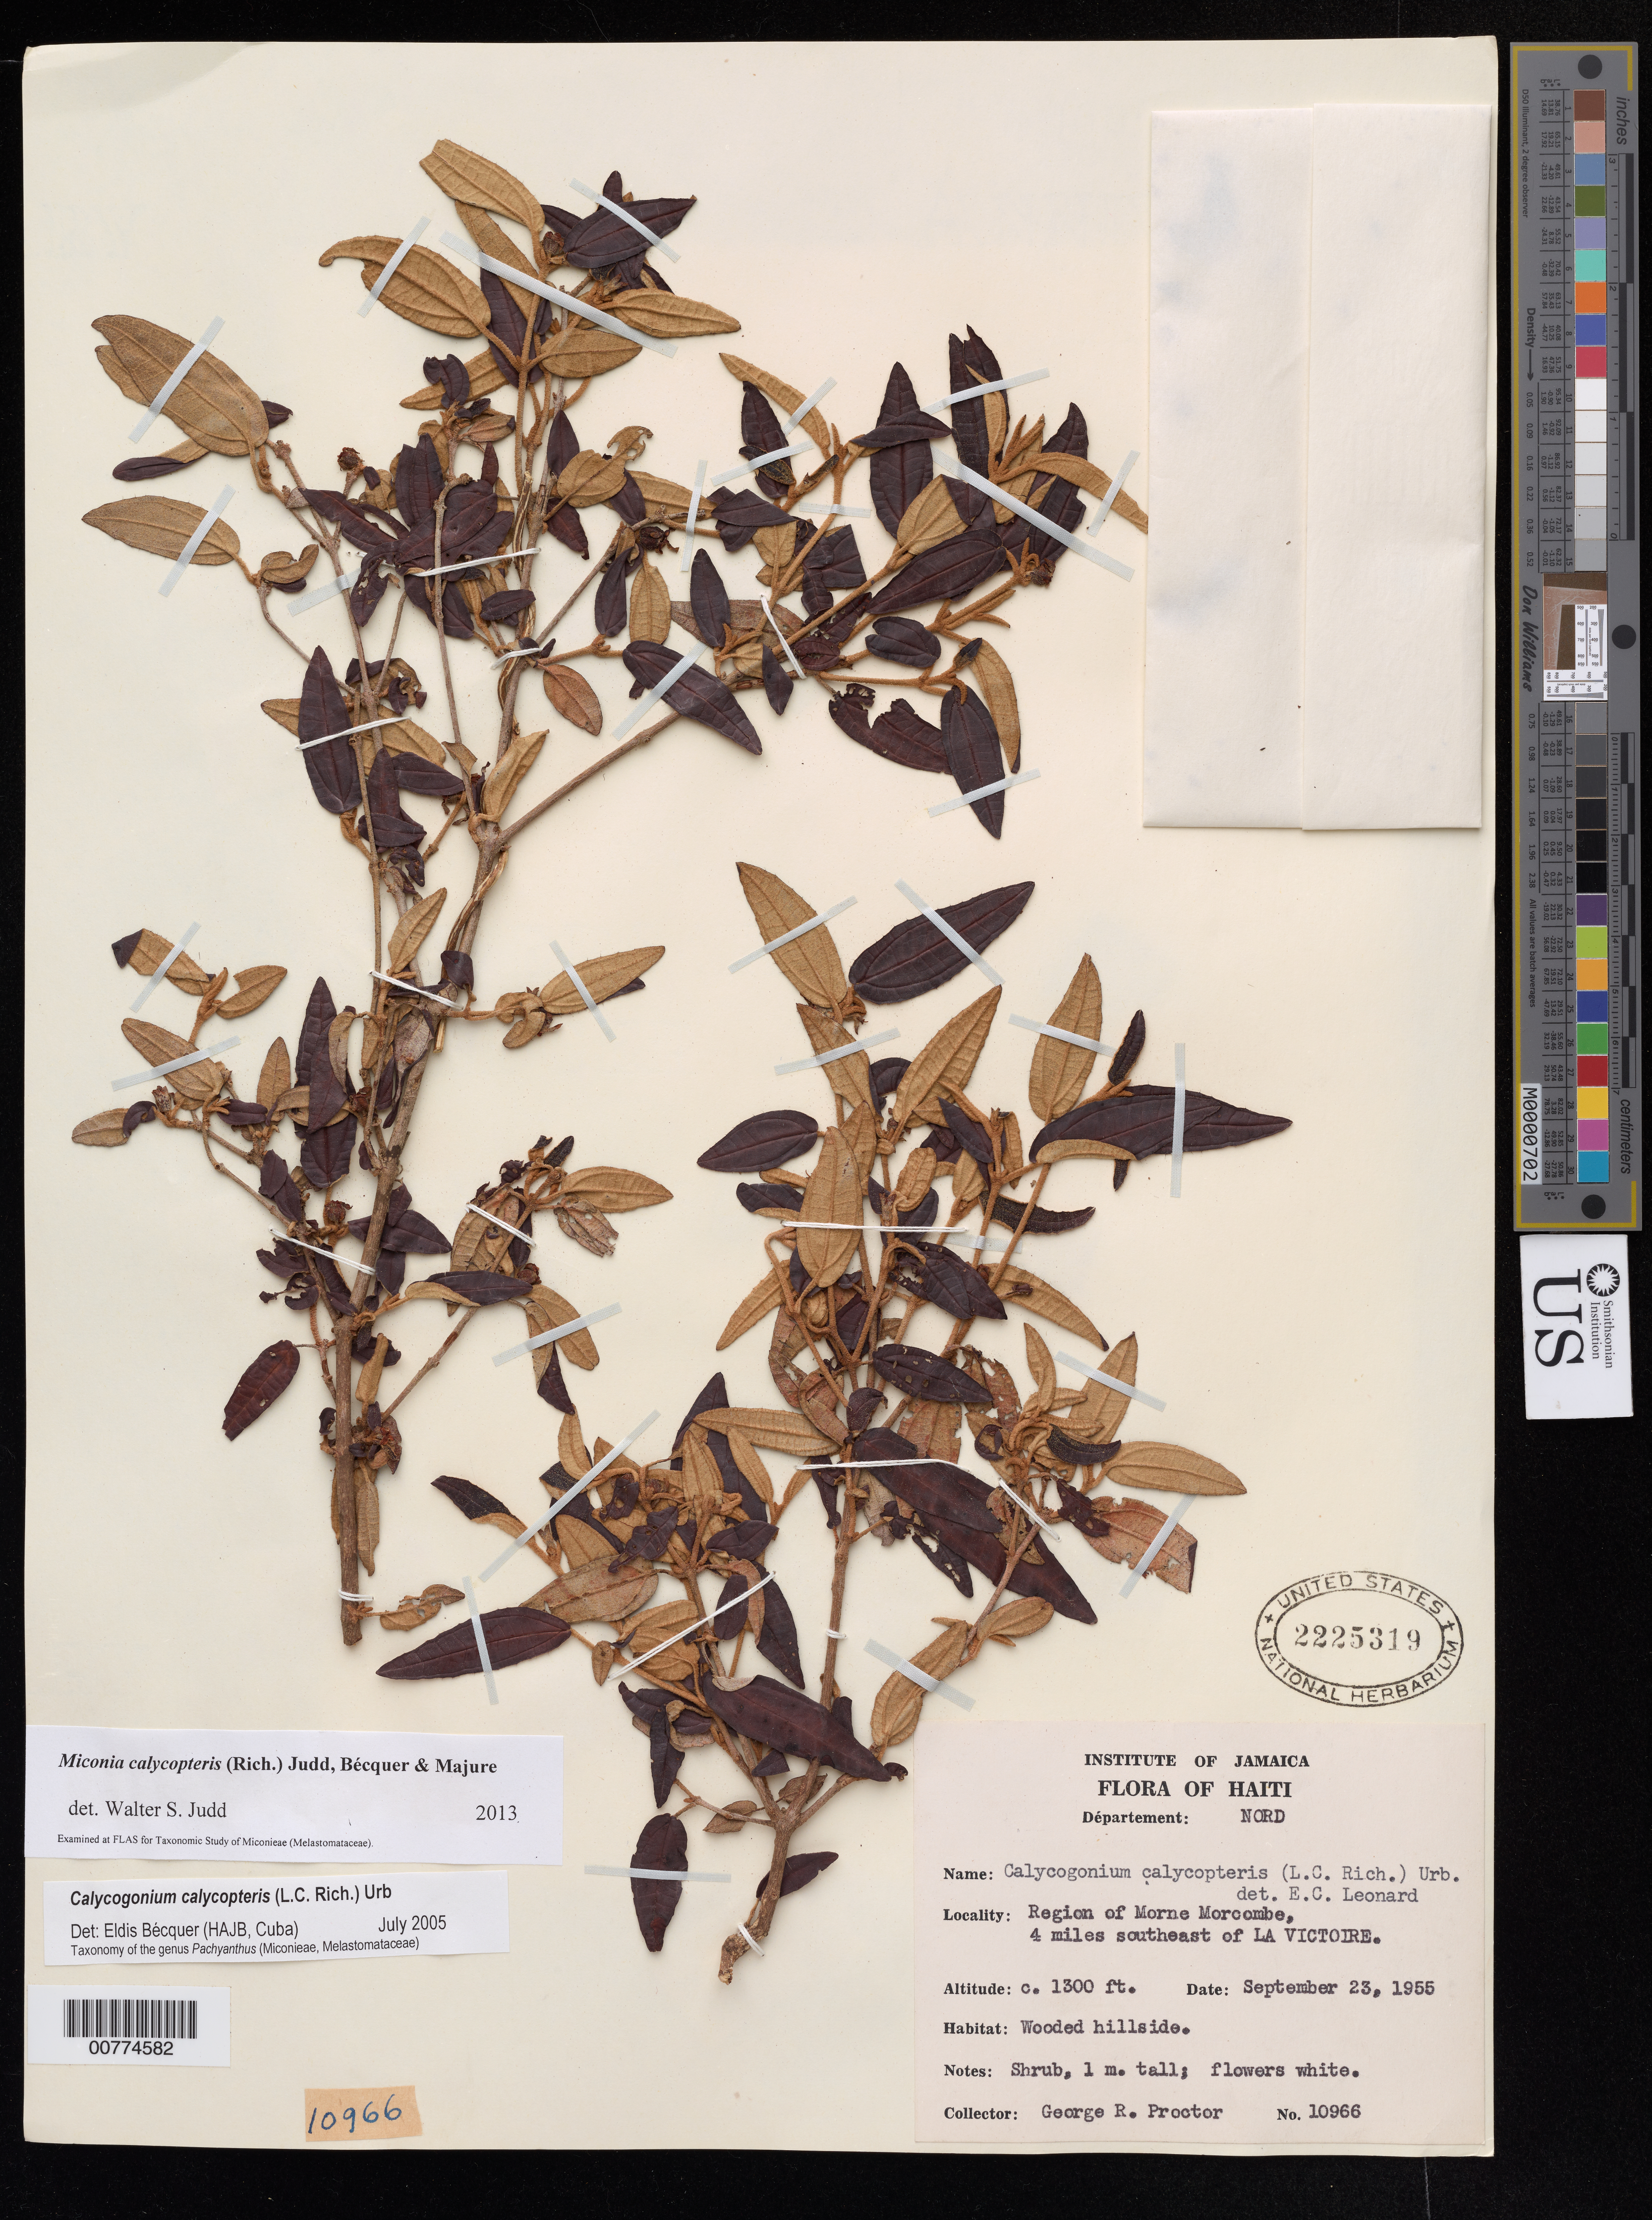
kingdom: Plantae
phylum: Tracheophyta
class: Magnoliopsida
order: Myrtales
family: Melastomataceae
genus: Miconia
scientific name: Miconia calycopteris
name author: (Rich.) Judd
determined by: Judd, Walter S.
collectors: G. R. Proctor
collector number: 10966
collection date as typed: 23 Sep 1955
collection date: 1955-09-23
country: Haiti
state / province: Nord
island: Hispaniola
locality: Region of Morne Morcombe, 4 miles southeast of La Vicotire.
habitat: Wooded hillside.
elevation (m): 396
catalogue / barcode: US 2225319